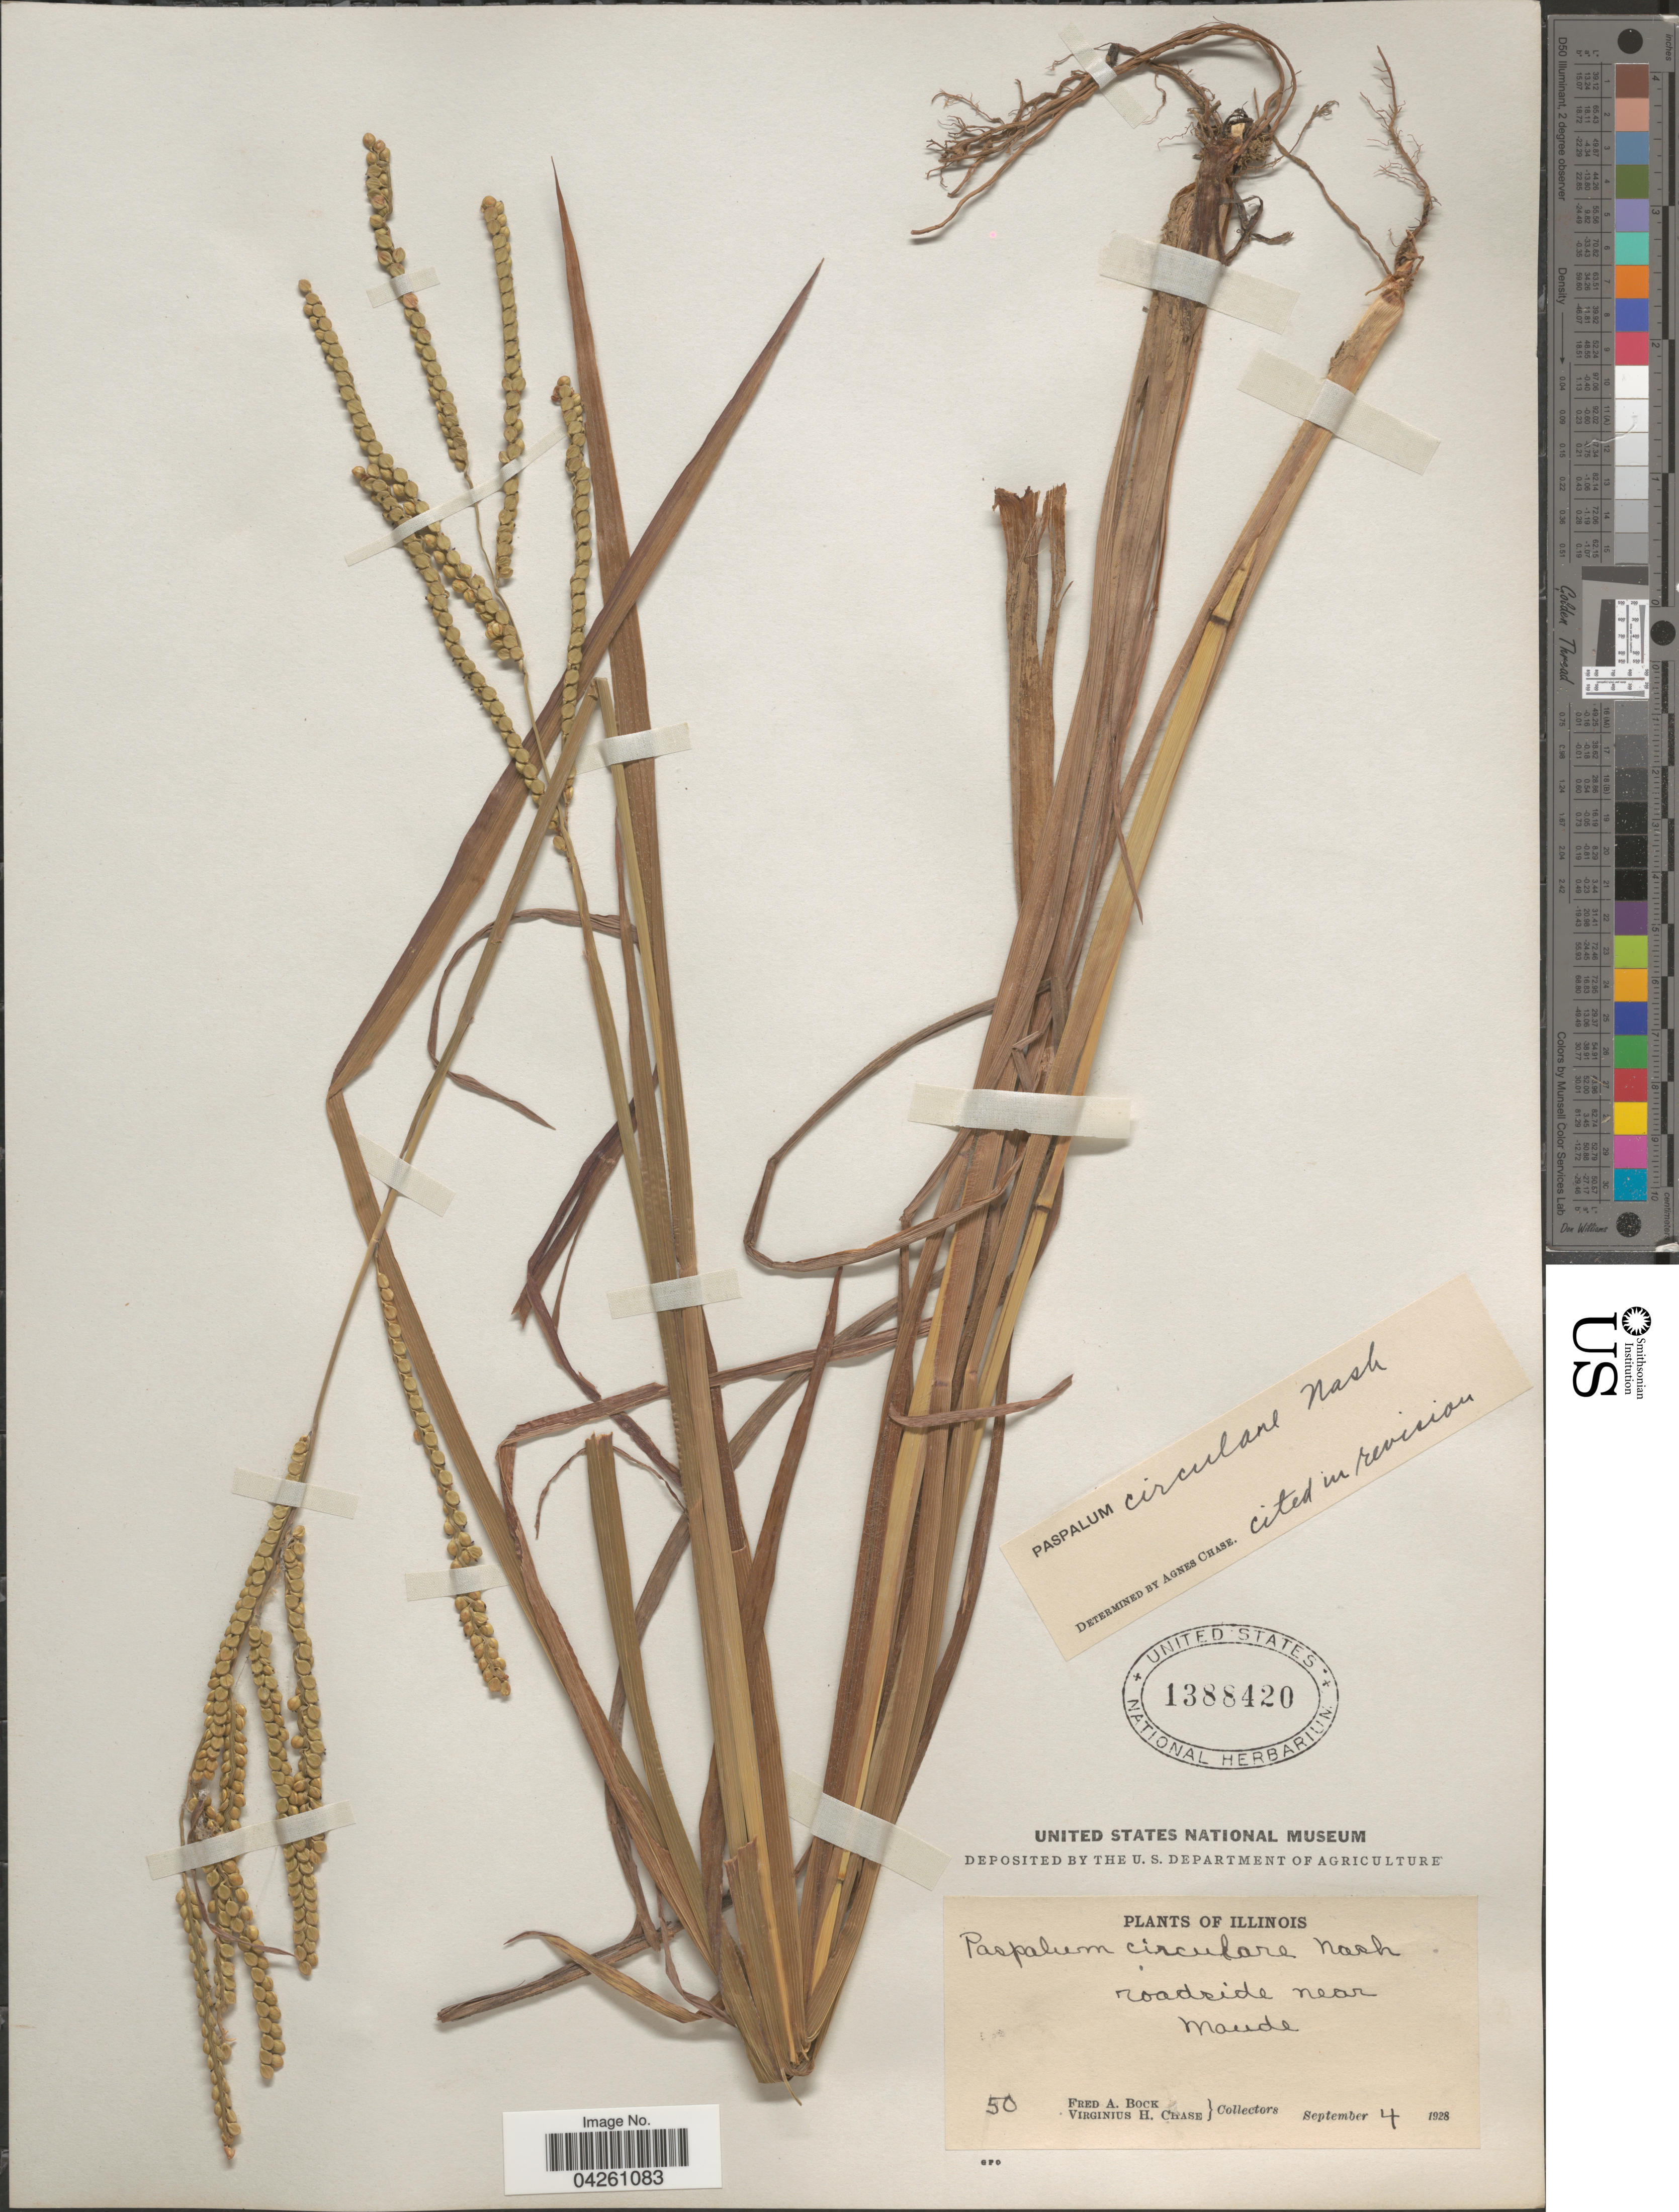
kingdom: Plantae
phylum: Tracheophyta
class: Liliopsida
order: Poales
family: Poaceae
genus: Paspalum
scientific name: Paspalum circulare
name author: Nash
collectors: F. Bock & V. H. Chase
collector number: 50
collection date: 1928-09-04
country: United States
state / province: Illinois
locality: Roadside near Maude.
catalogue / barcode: US 1388420